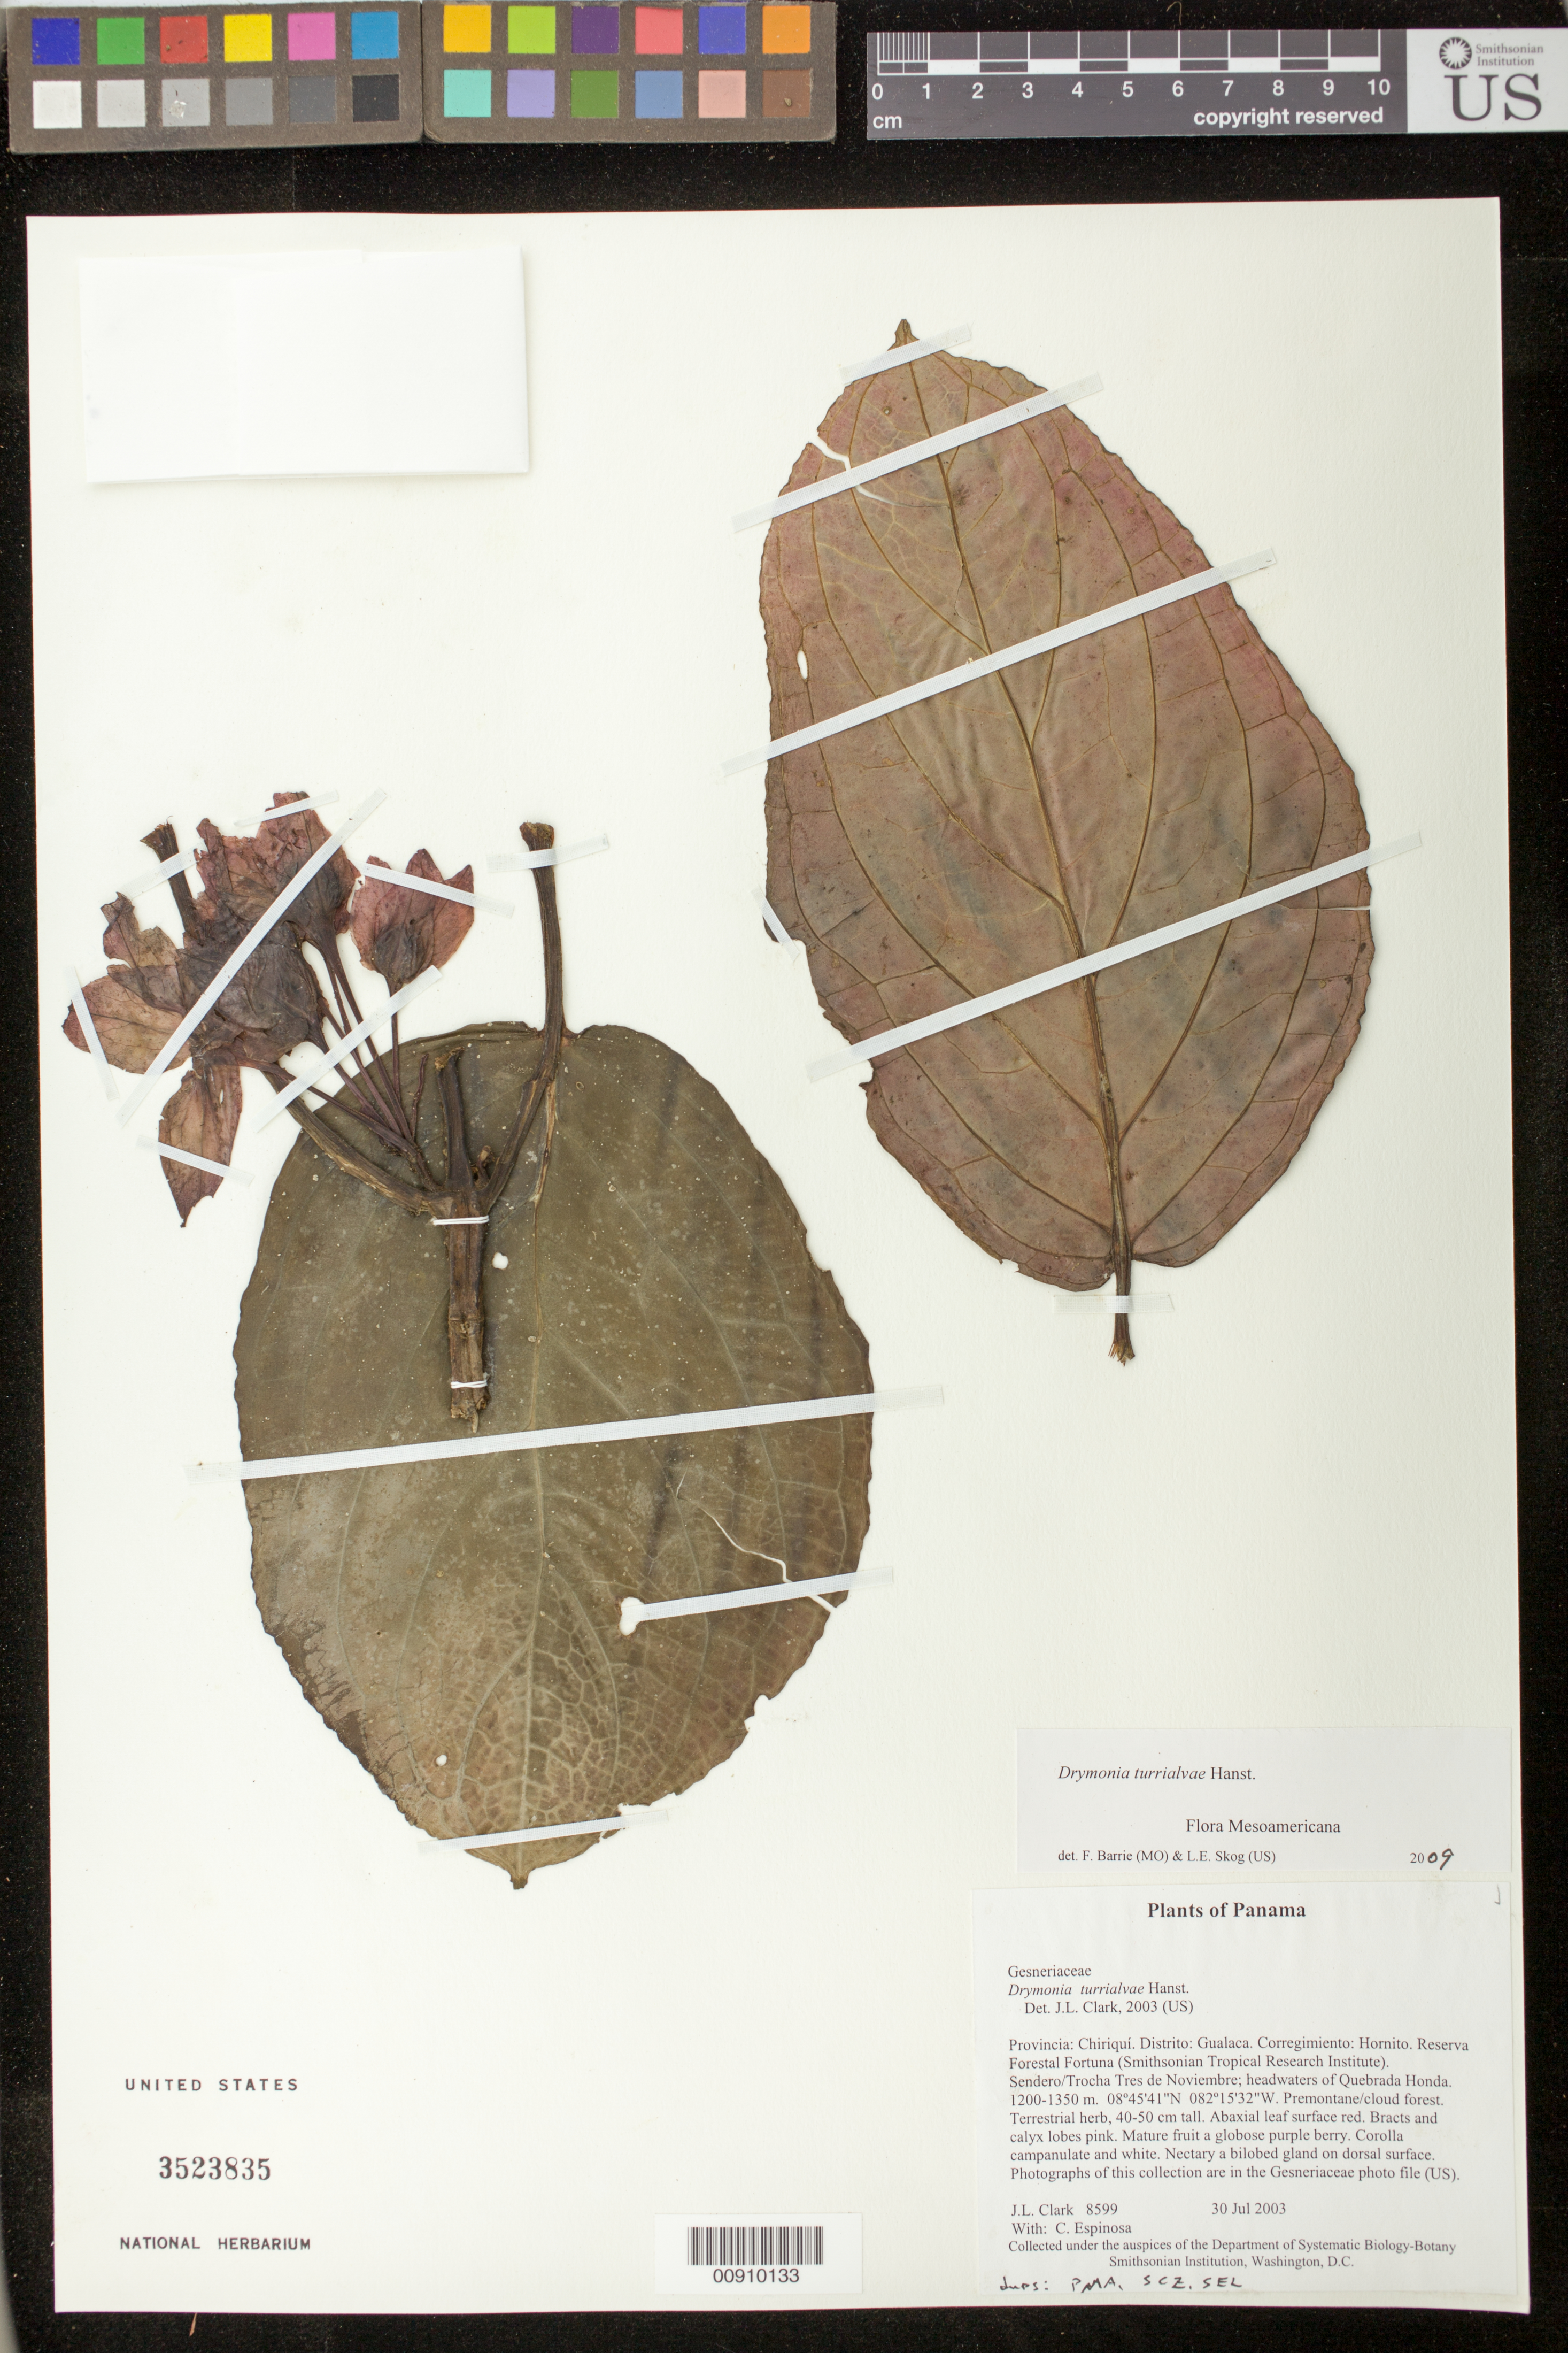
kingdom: Plantae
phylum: Tracheophyta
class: Magnoliopsida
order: Lamiales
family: Gesneriaceae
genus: Drymonia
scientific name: Drymonia turrialvae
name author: Hanst.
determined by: Clark, J. L., (SEL), The Marie Selby Botanical Garden (UNITED STATES)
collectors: J. L. Clark & C. Espinosa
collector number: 8599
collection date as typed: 30 Jul 2003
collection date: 2003-07-30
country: Panama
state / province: Chiriqui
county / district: Gualaca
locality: Gualaca. Corregimiento: Hornito. Reserva Forestal Fortuna (Smithsonian Tropical Research Institute). Sendero/Trocha Tres de Noviembre; headwaters of Quebrada Honda.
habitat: Premontane/cloud forest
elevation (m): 1200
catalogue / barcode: US 3523835